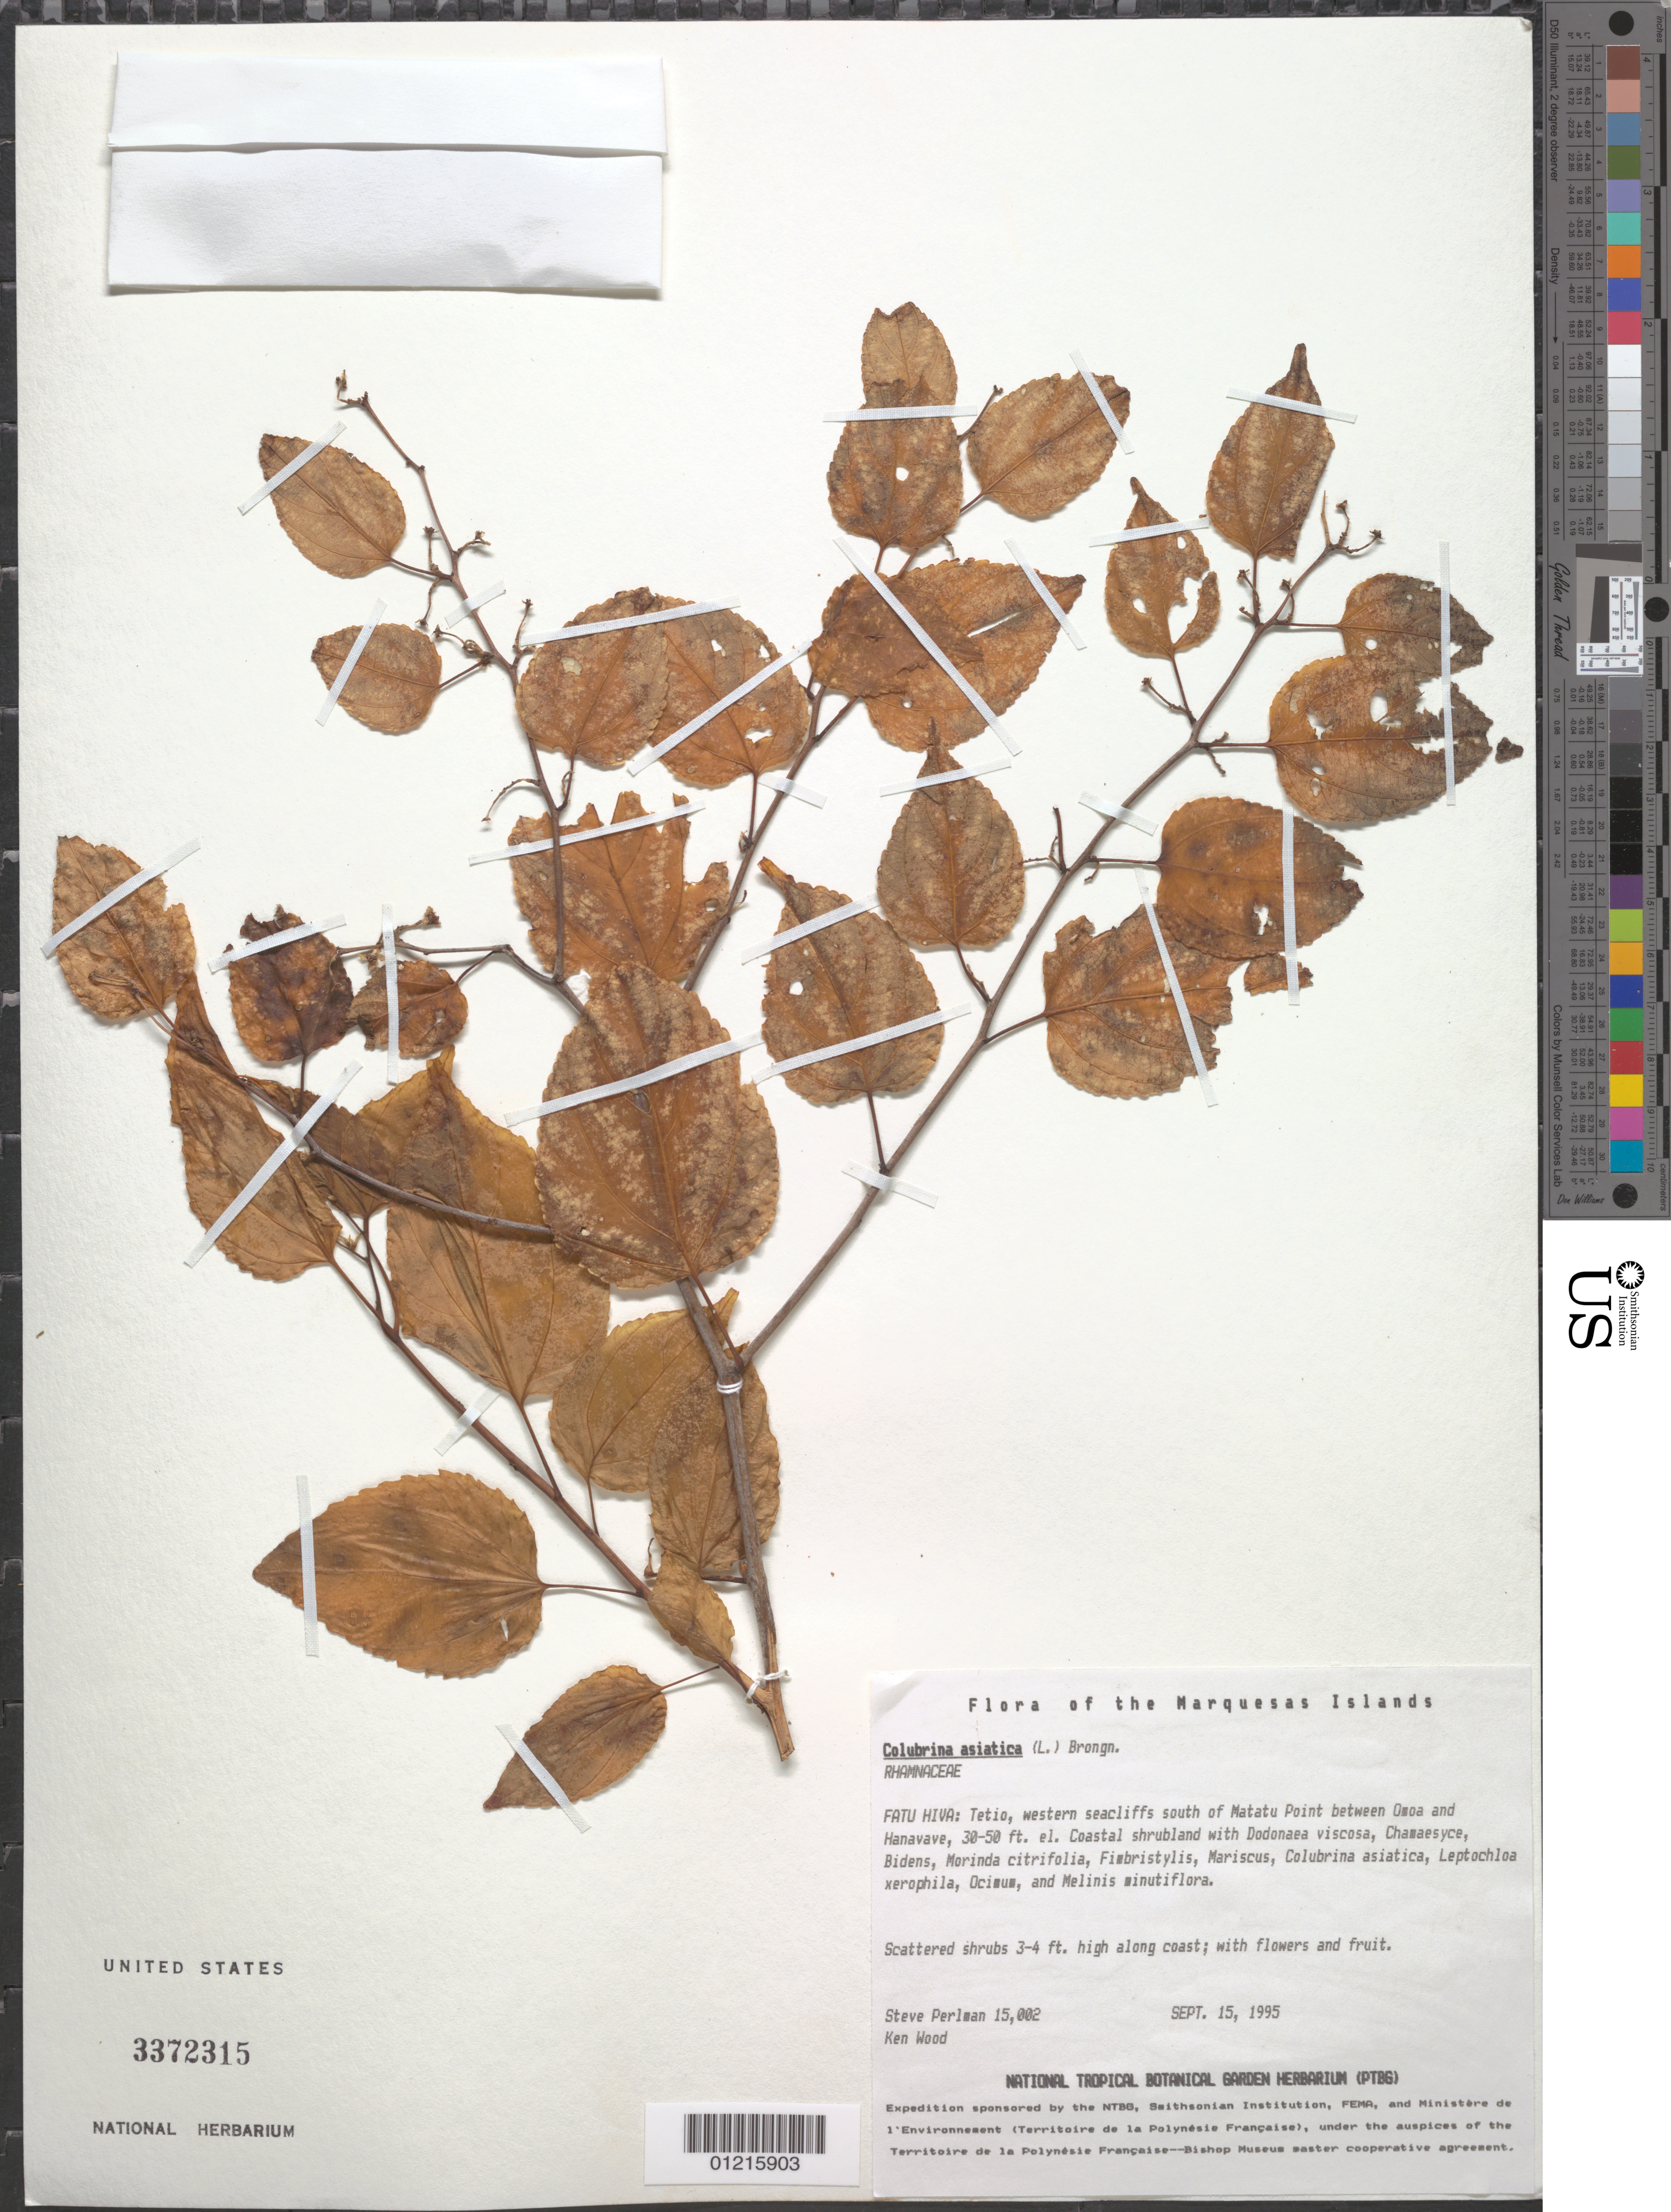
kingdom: Plantae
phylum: Tracheophyta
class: Magnoliopsida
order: Rosales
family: Rhamnaceae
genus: Colubrina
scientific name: Colubrina asiatica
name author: (L.) Brongn.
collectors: S. P. Perlman & K. R. Wood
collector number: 15002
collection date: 1995-09-15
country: French Polynesia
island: Fatu Hiva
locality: Tetio, W coast seacliffs between 'Omo'a and Hanavave, S of Matautu Point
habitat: In coastal shrubland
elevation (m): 9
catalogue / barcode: US 3372315